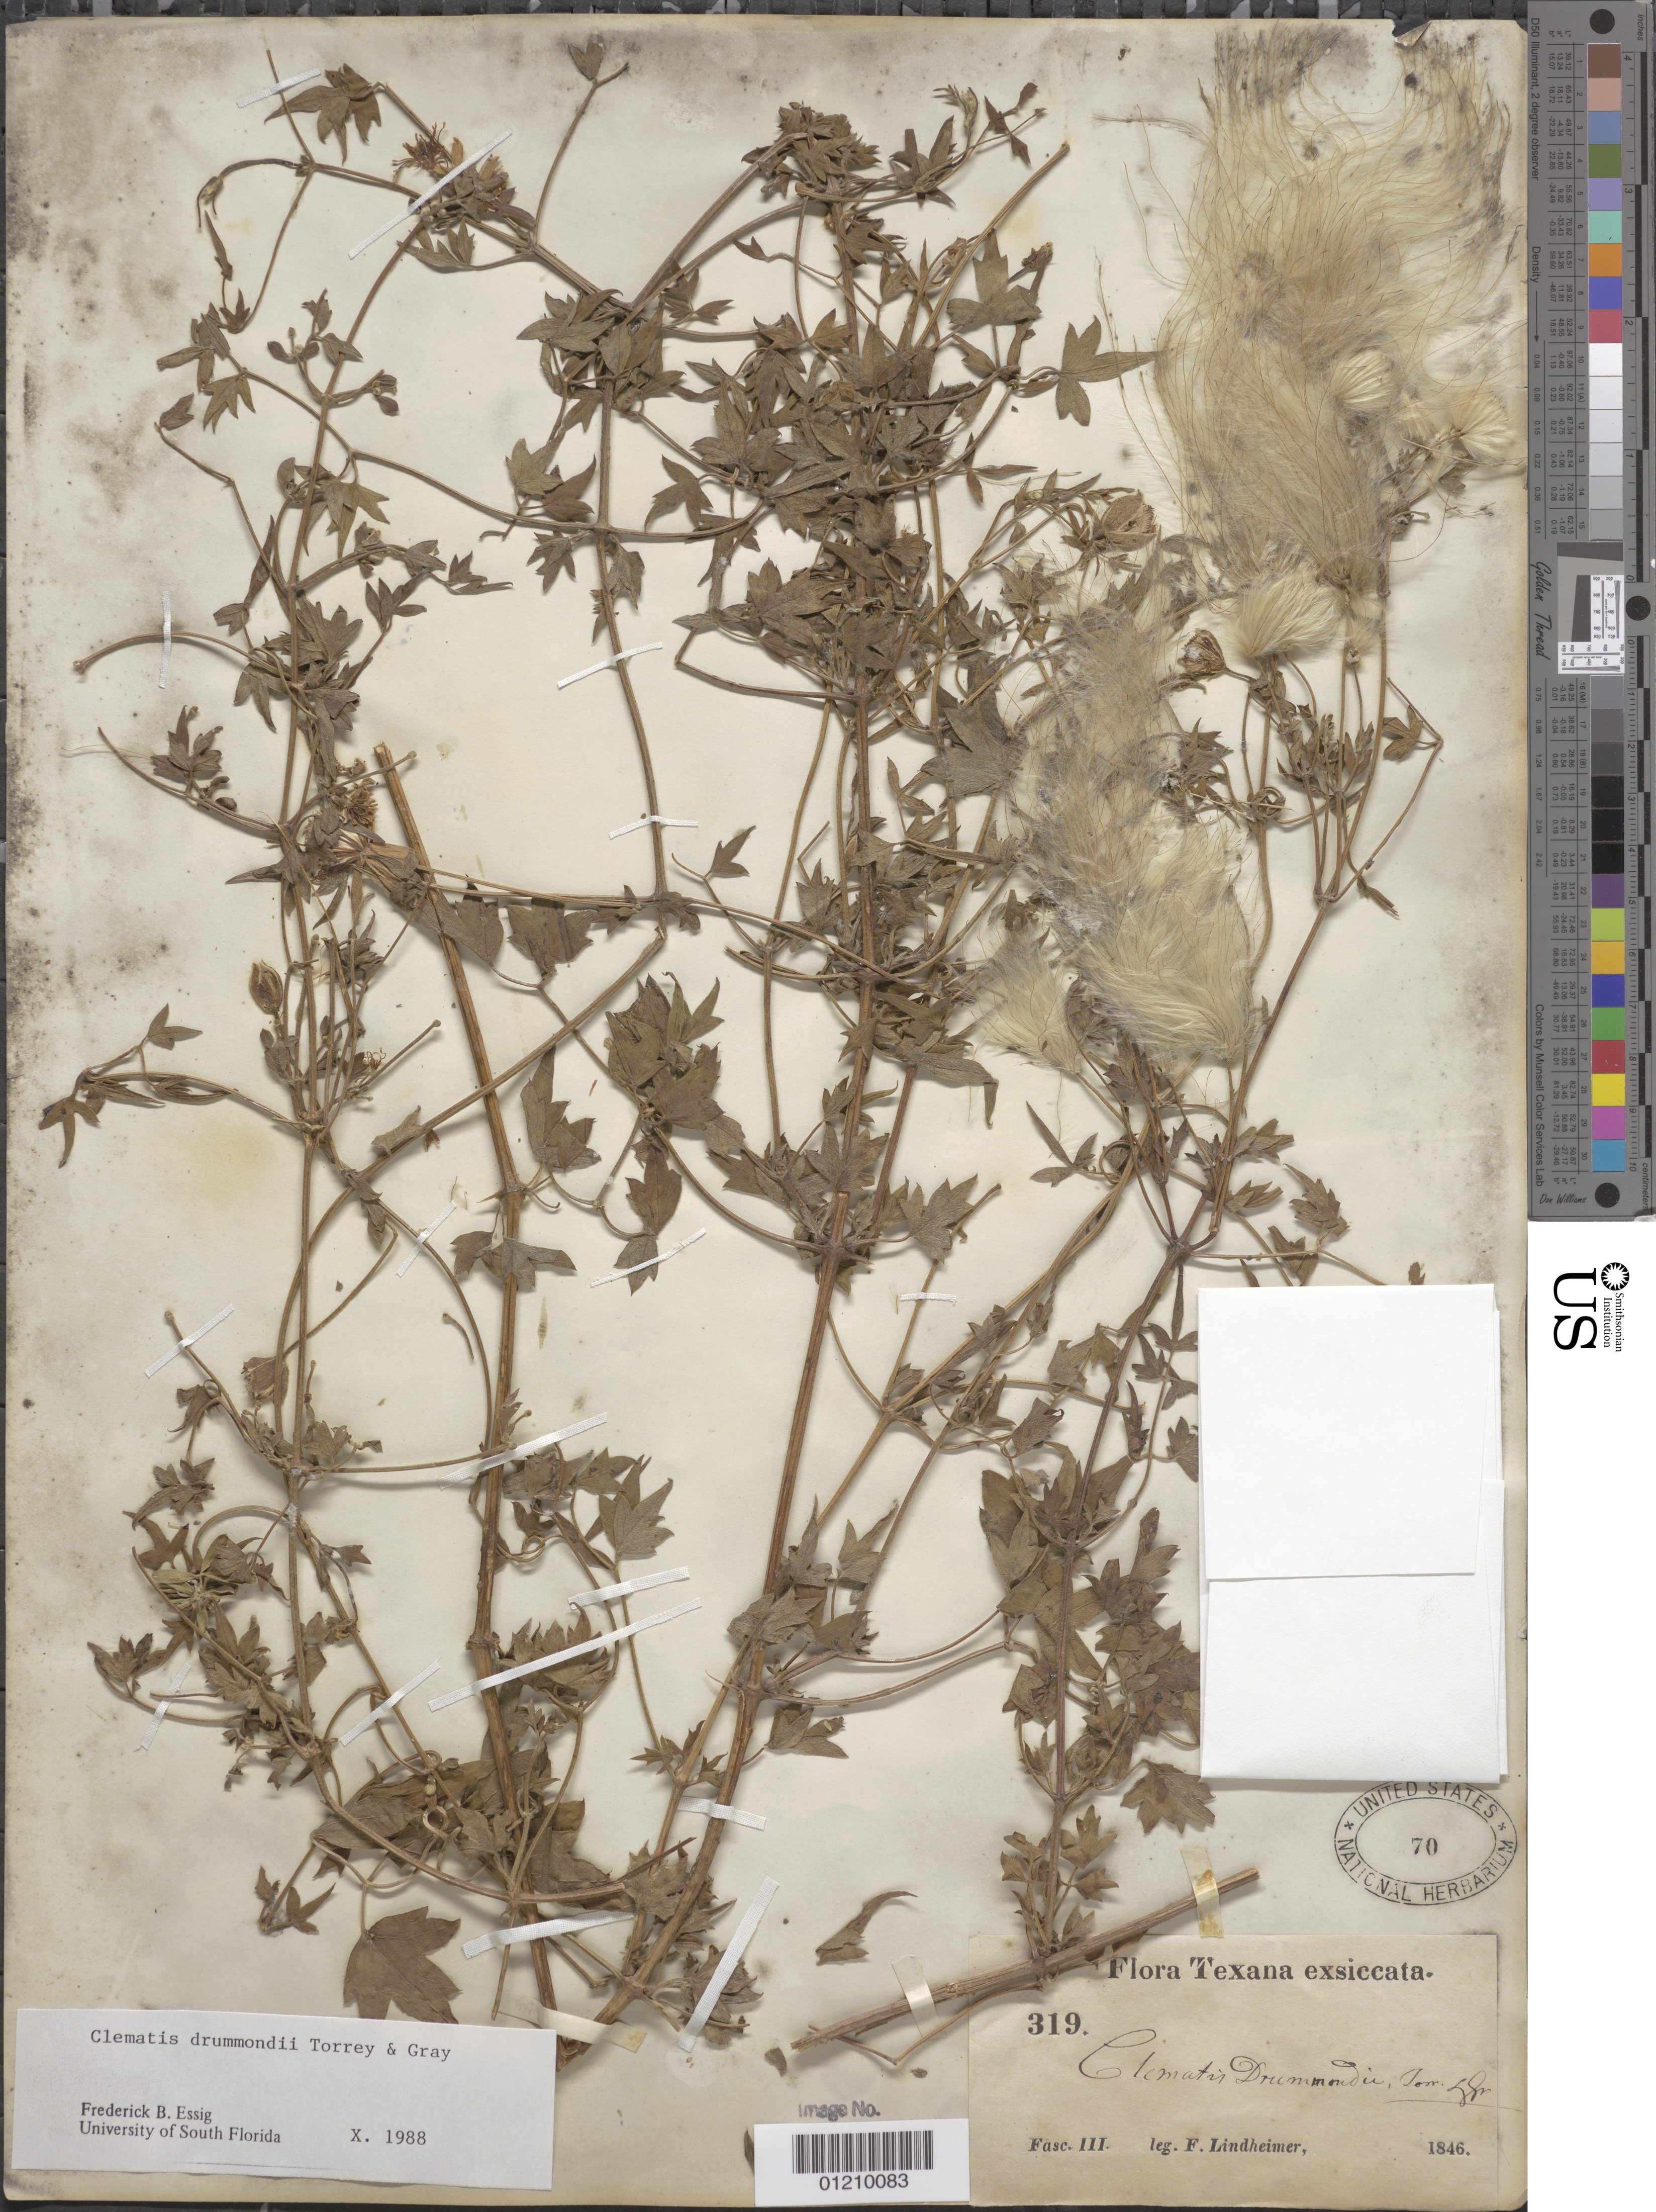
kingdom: Plantae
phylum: Tracheophyta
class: Magnoliopsida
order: Ranunculales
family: Ranunculaceae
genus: Clematis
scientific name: Clematis drummondii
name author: Torr. & A. Gray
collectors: F. J. Lindheimer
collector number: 319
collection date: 1846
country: United States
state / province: Texas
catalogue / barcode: US 70